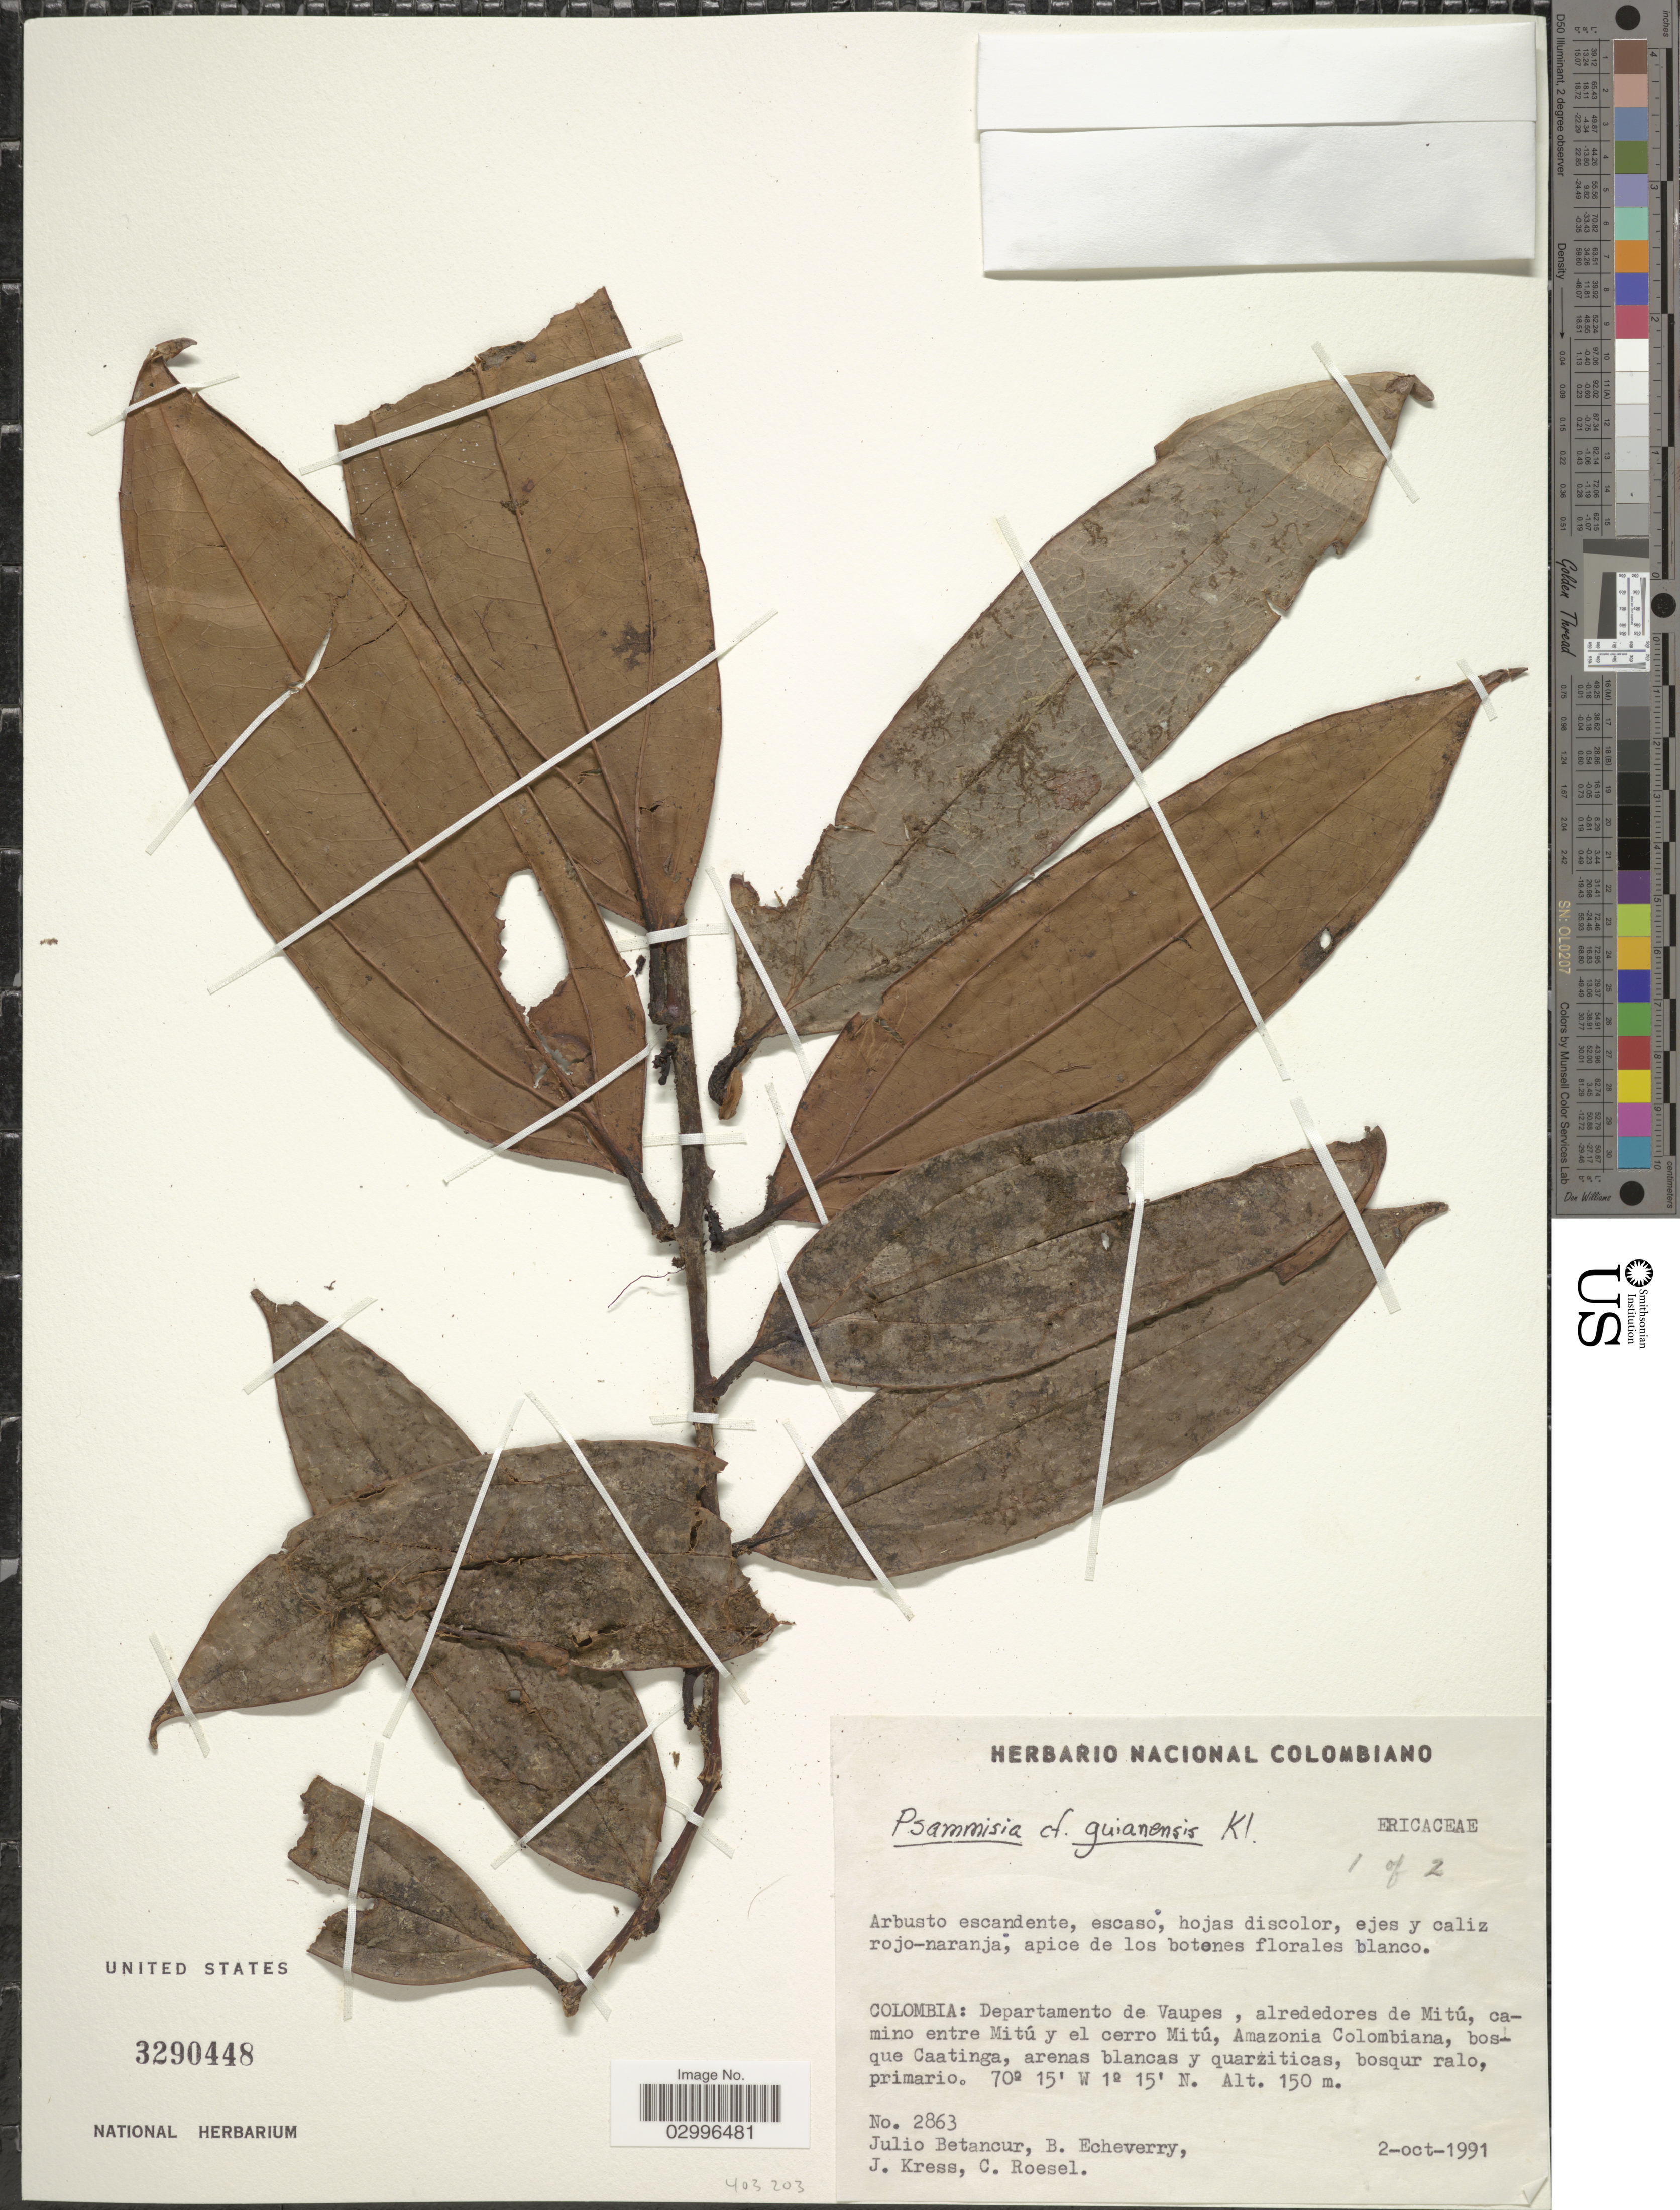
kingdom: Plantae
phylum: Tracheophyta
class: Magnoliopsida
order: Ericales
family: Ericaceae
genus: Psammisia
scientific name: Psammisia guianensis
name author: Klotzsch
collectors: J. Betancur, B. Echeverry, J. Kress & C. S. Roesel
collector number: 2863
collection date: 1991-10-02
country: Colombia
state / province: Vaupés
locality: Departamento de Vaupes, alrededores de Mitú, camino entre Mitú y el cerro Mitú, Amazonia Colombiana, bosque Caatinga.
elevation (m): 150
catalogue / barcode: US 3290448